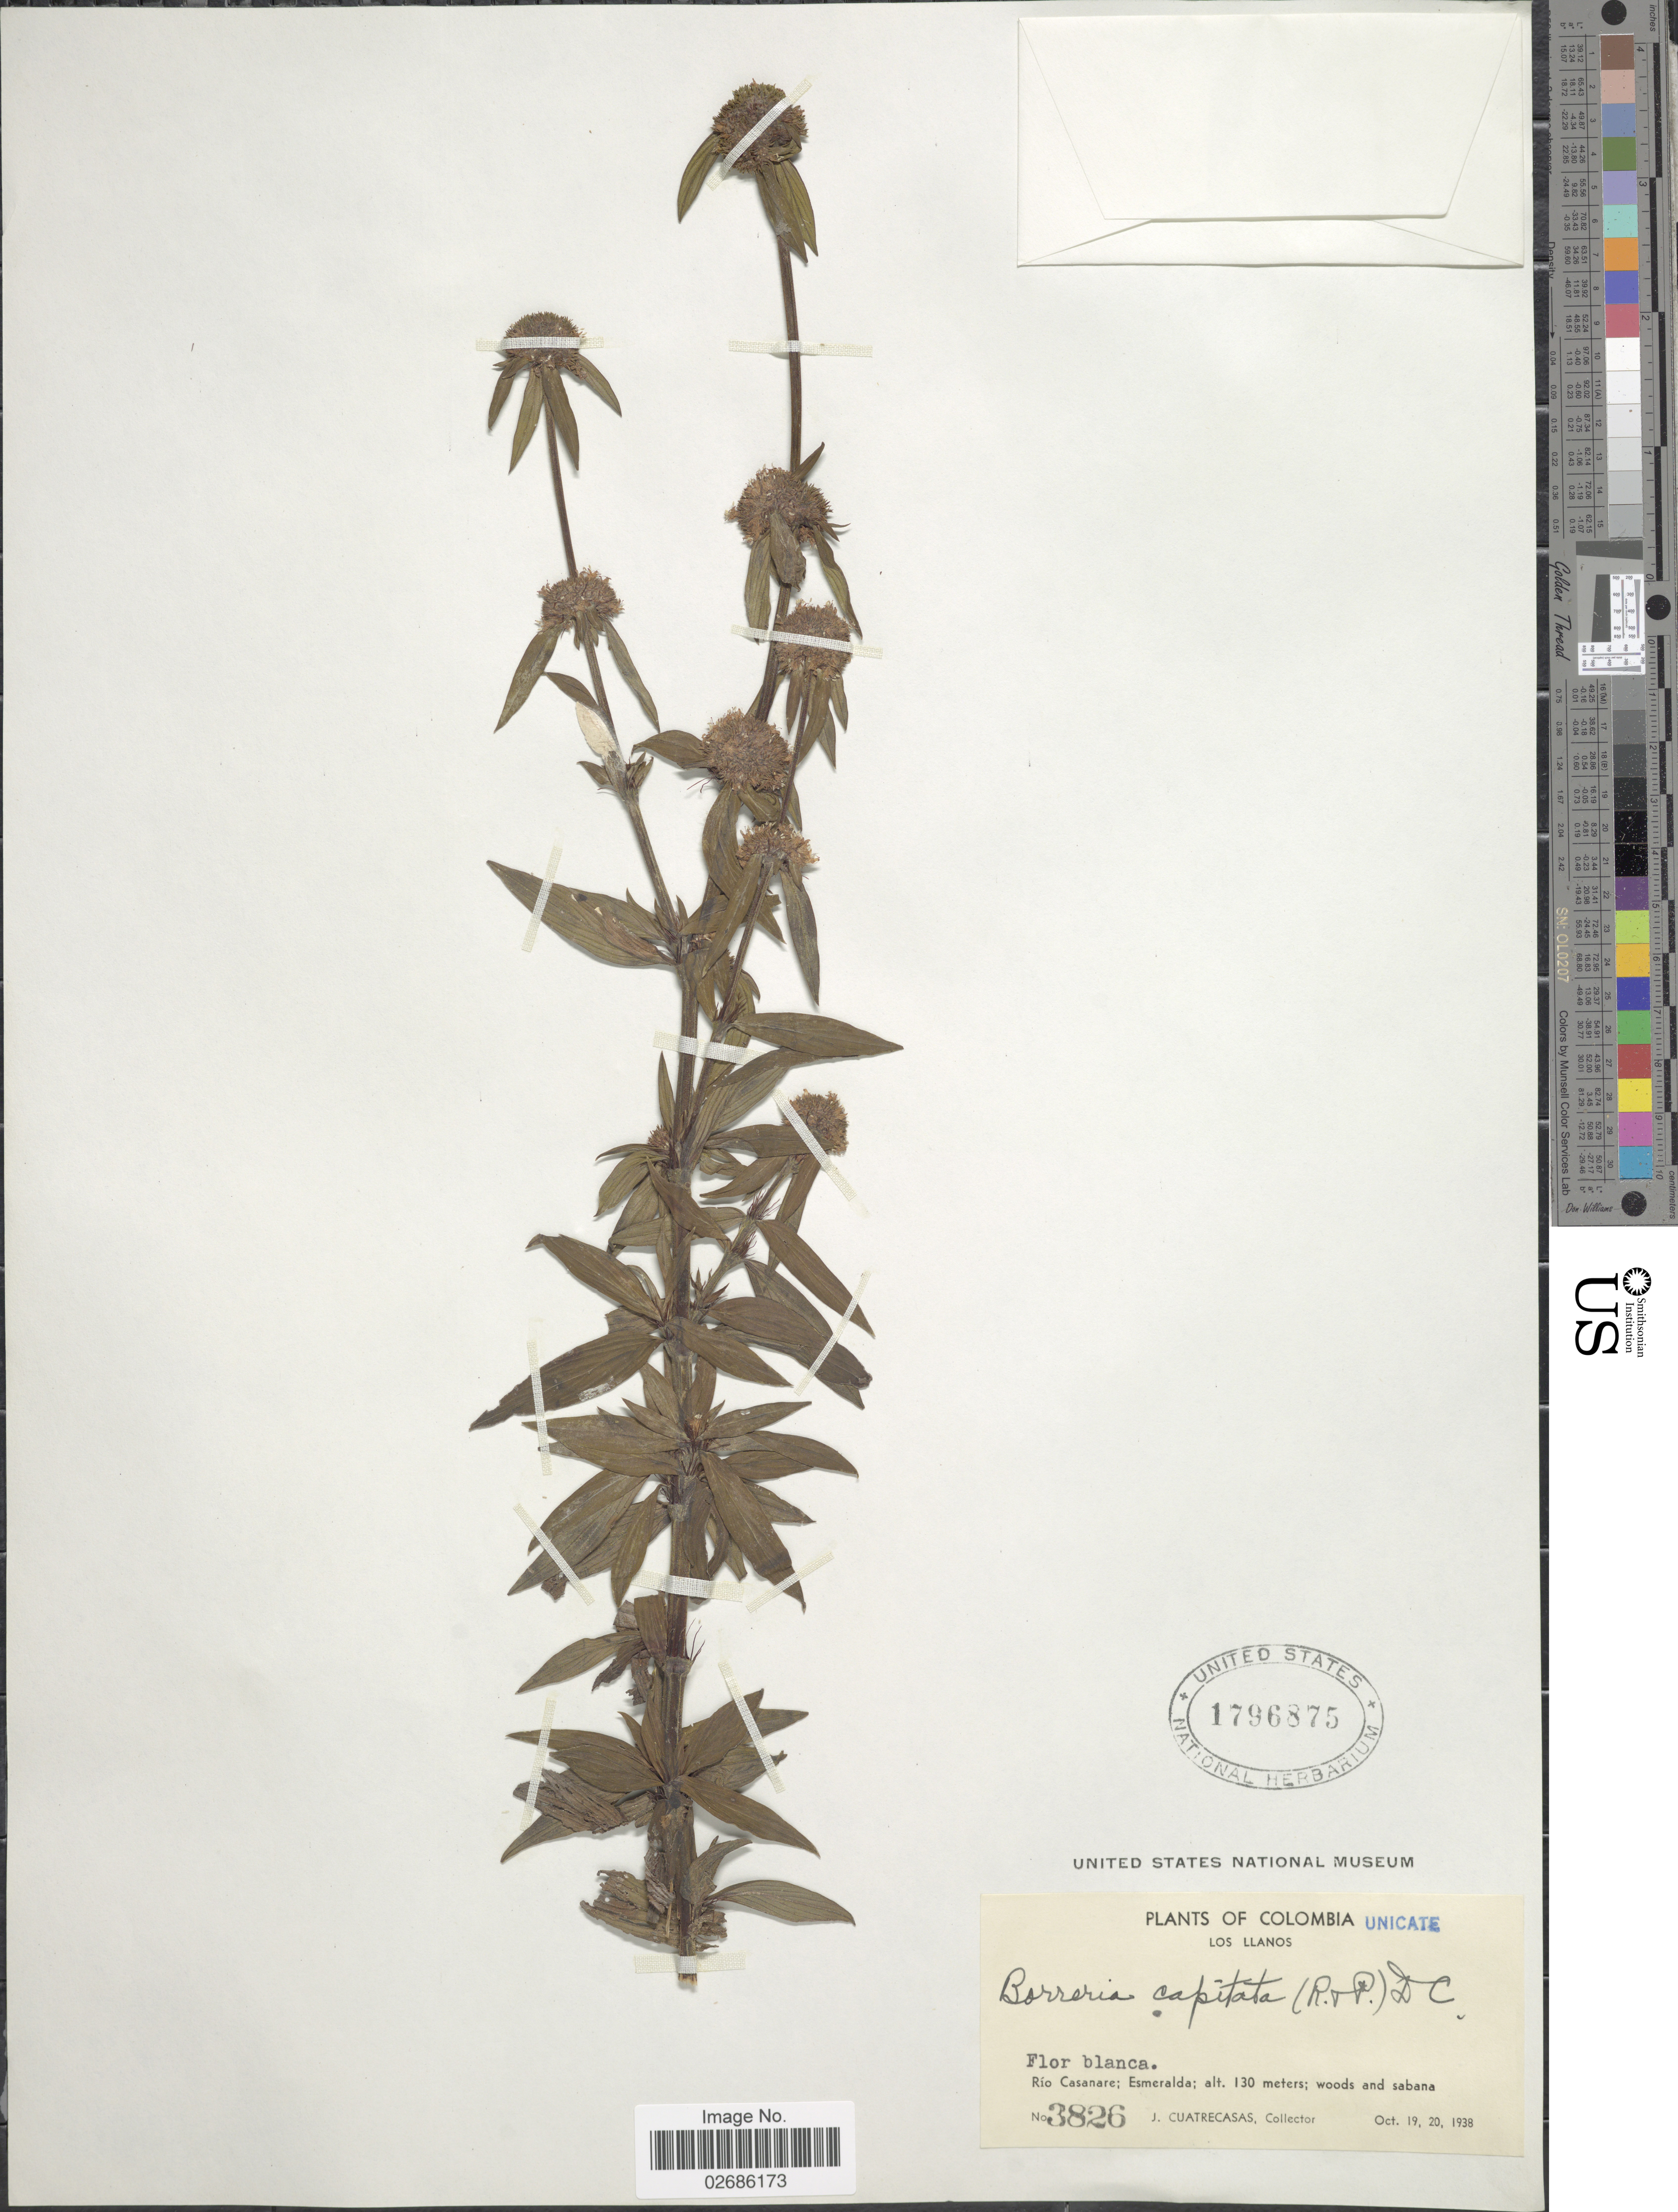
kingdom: Plantae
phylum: Tracheophyta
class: Magnoliopsida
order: Gentianales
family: Rubiaceae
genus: Borreria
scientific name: Borreria capitata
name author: (Ruiz & Pav.) DC.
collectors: J. Cuatrecasas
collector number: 3826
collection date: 1938-10-19/1938-10-20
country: Colombia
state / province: Casanare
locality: Rio Casanare; Esmeralda; woods and sabana.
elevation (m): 130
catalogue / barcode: US 1796875